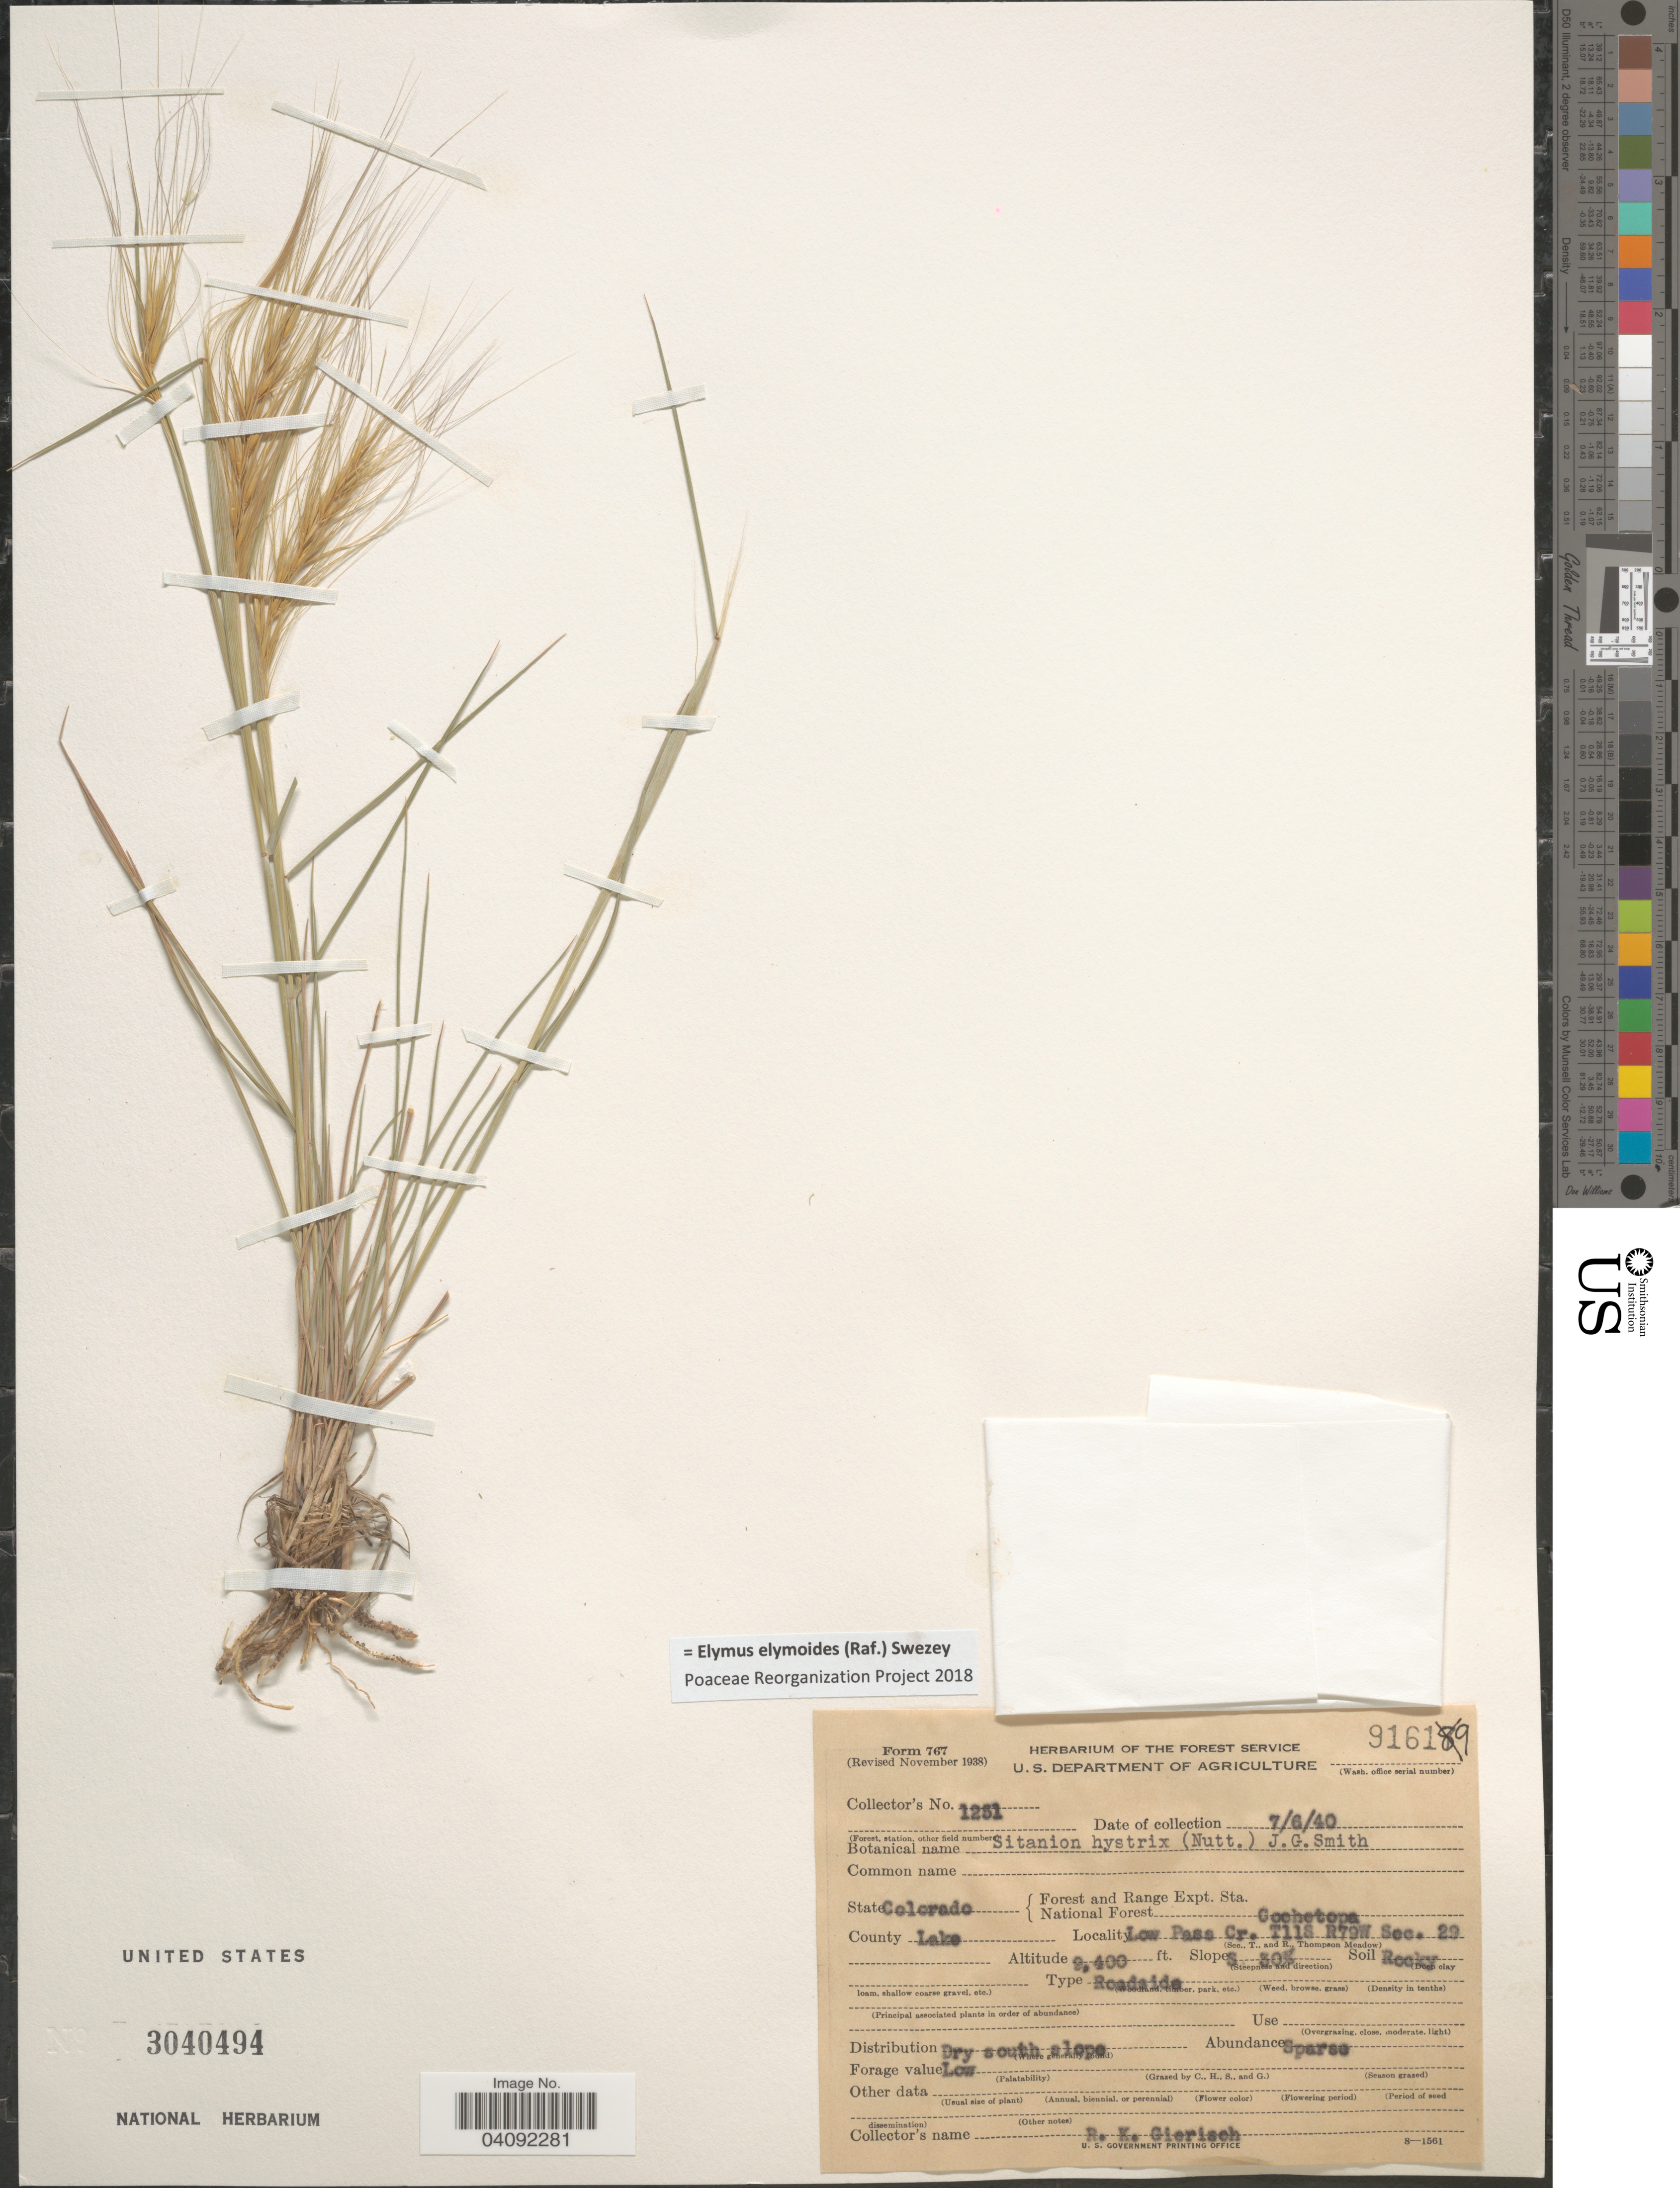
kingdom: Plantae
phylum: Tracheophyta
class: Liliopsida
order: Poales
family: Poaceae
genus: Elymus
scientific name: Elymus elymoides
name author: (Raf.) Swezey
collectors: R. Gierisch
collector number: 1251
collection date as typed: Transcribed d/m/y: 6/7/40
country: United States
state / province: Colorado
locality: Forest and Range Expt. Sta. National Forest Cochetopa. County Lake. Low Pass Cr. T11S R79W. Sec. 29.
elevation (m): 732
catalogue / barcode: US 3040494